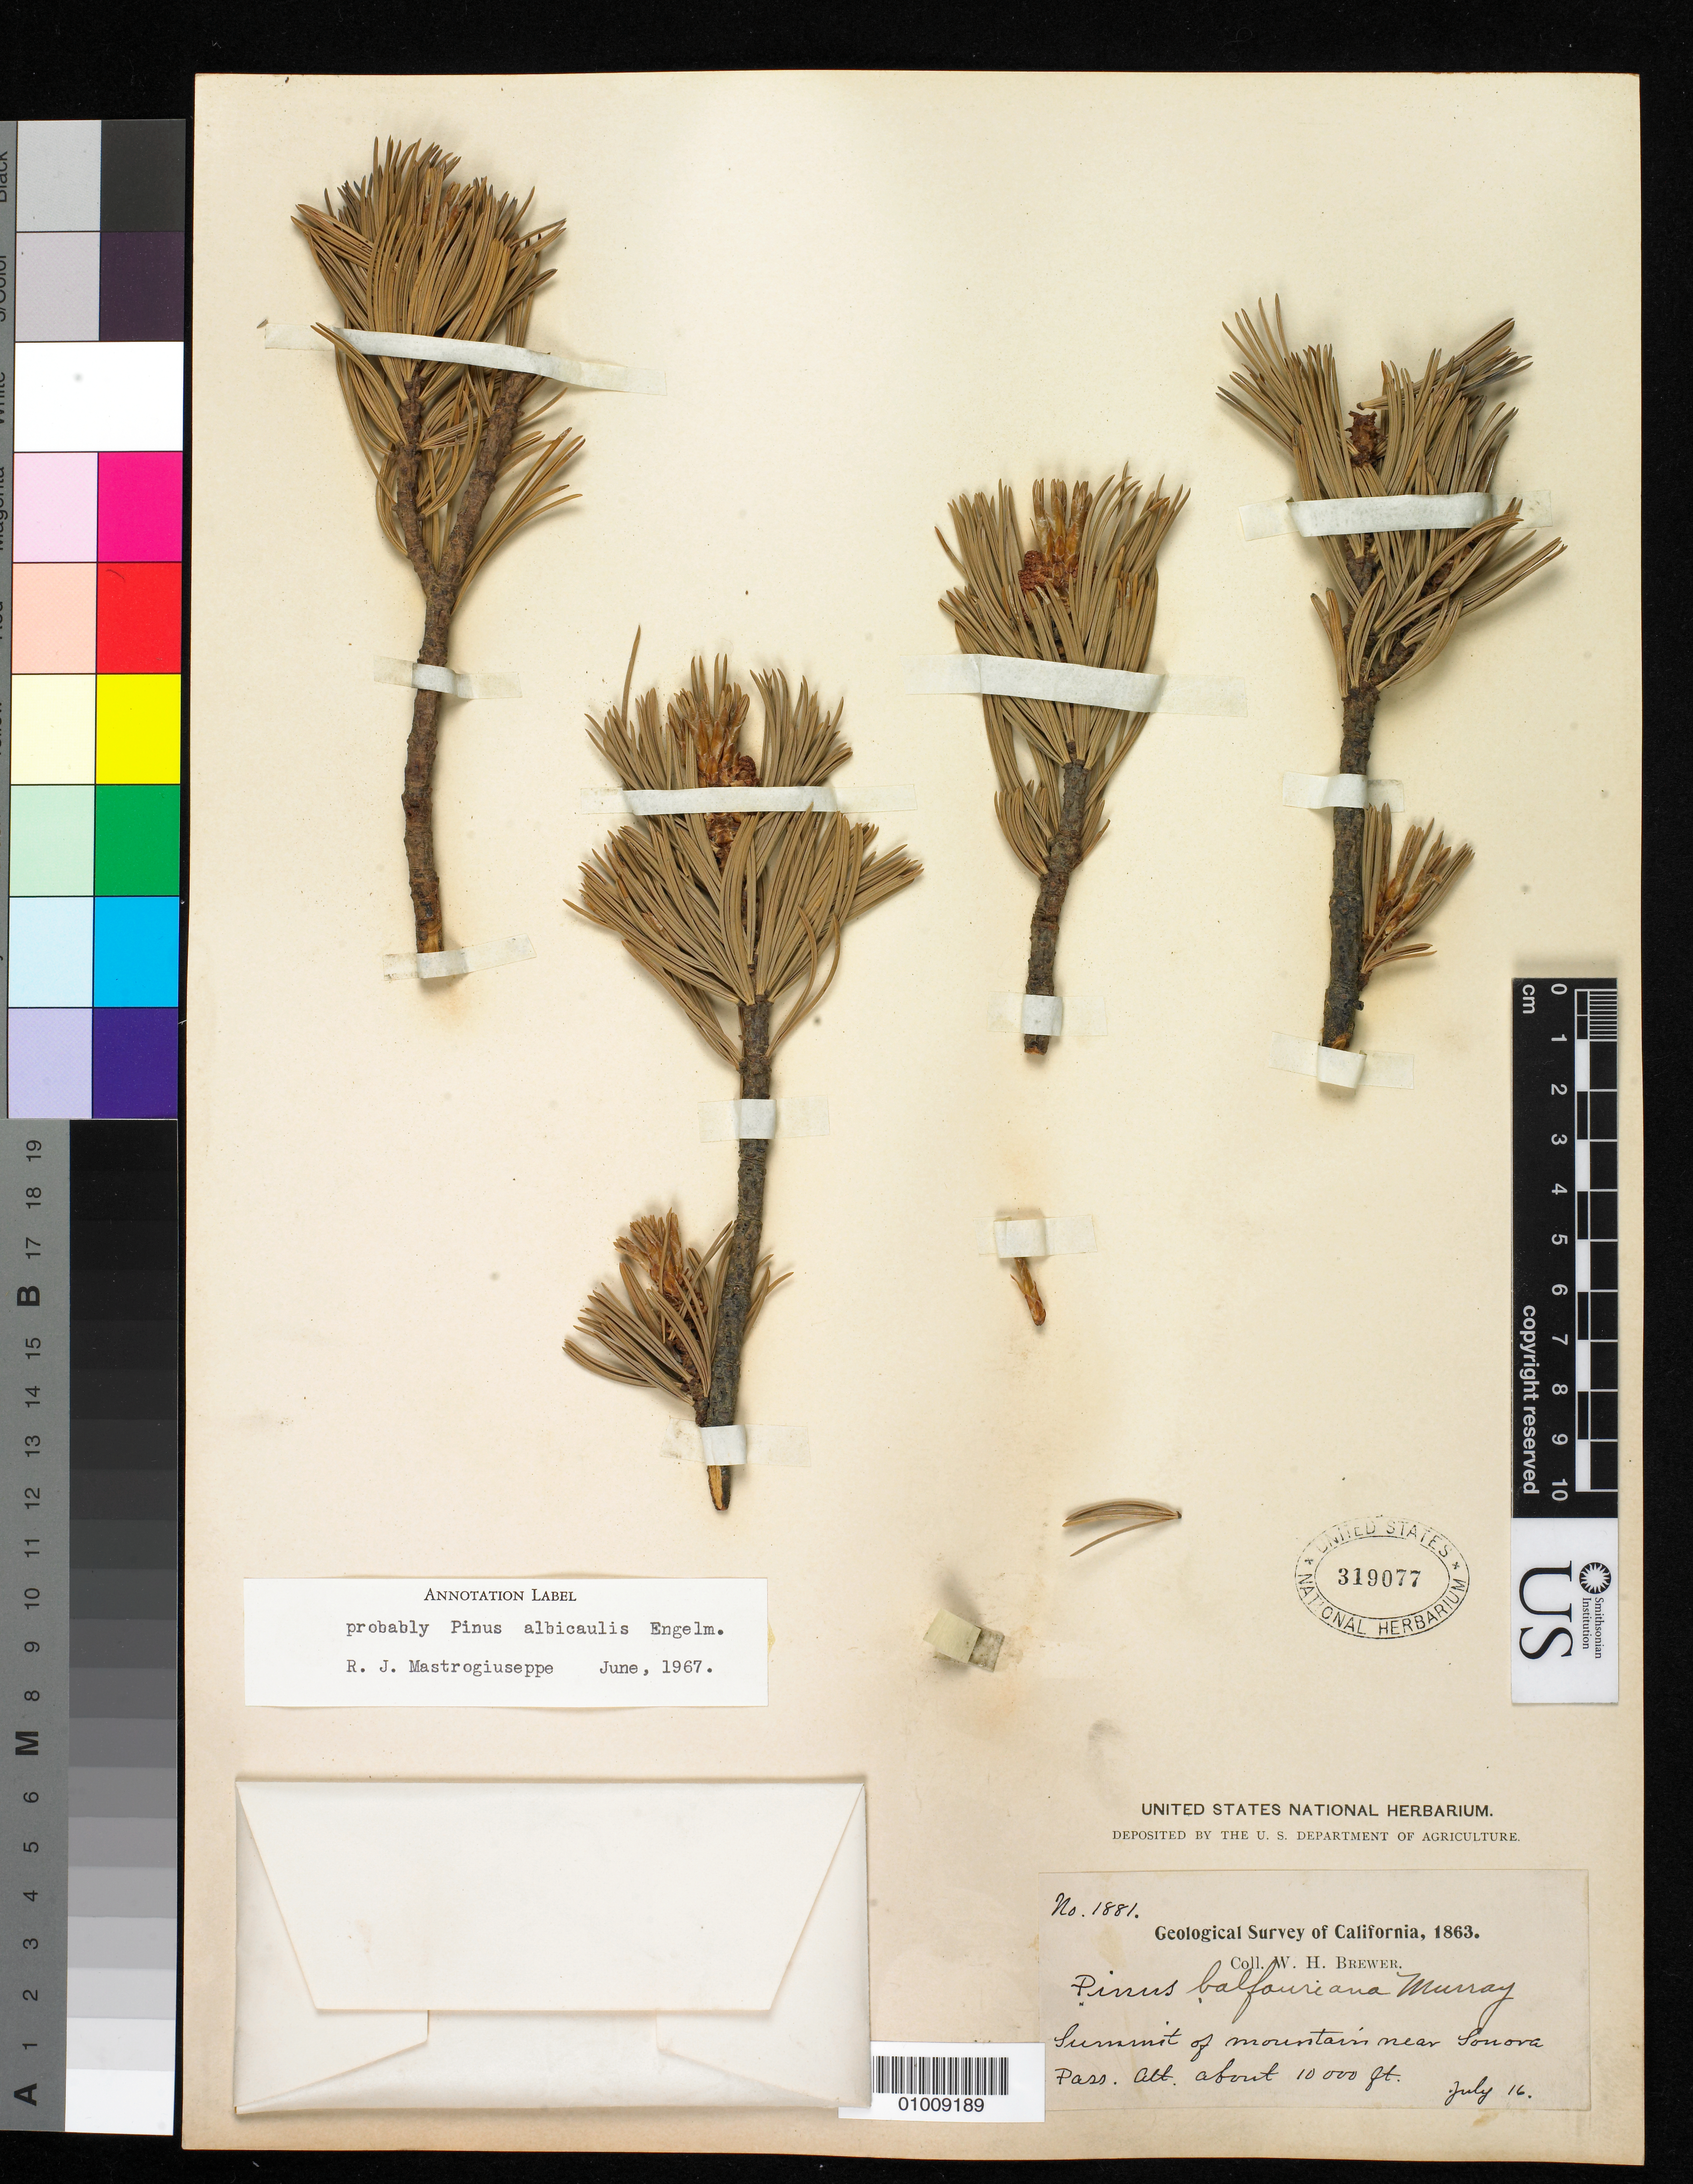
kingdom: Plantae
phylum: Tracheophyta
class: Pinopsida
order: Pinales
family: Pinaceae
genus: Pinus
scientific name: Pinus albicaulis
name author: Engelm.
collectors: W. H. Brewer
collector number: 1881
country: United States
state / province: California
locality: Near Sonora Pass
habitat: Summit of mountain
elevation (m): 3048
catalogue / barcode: US 319077